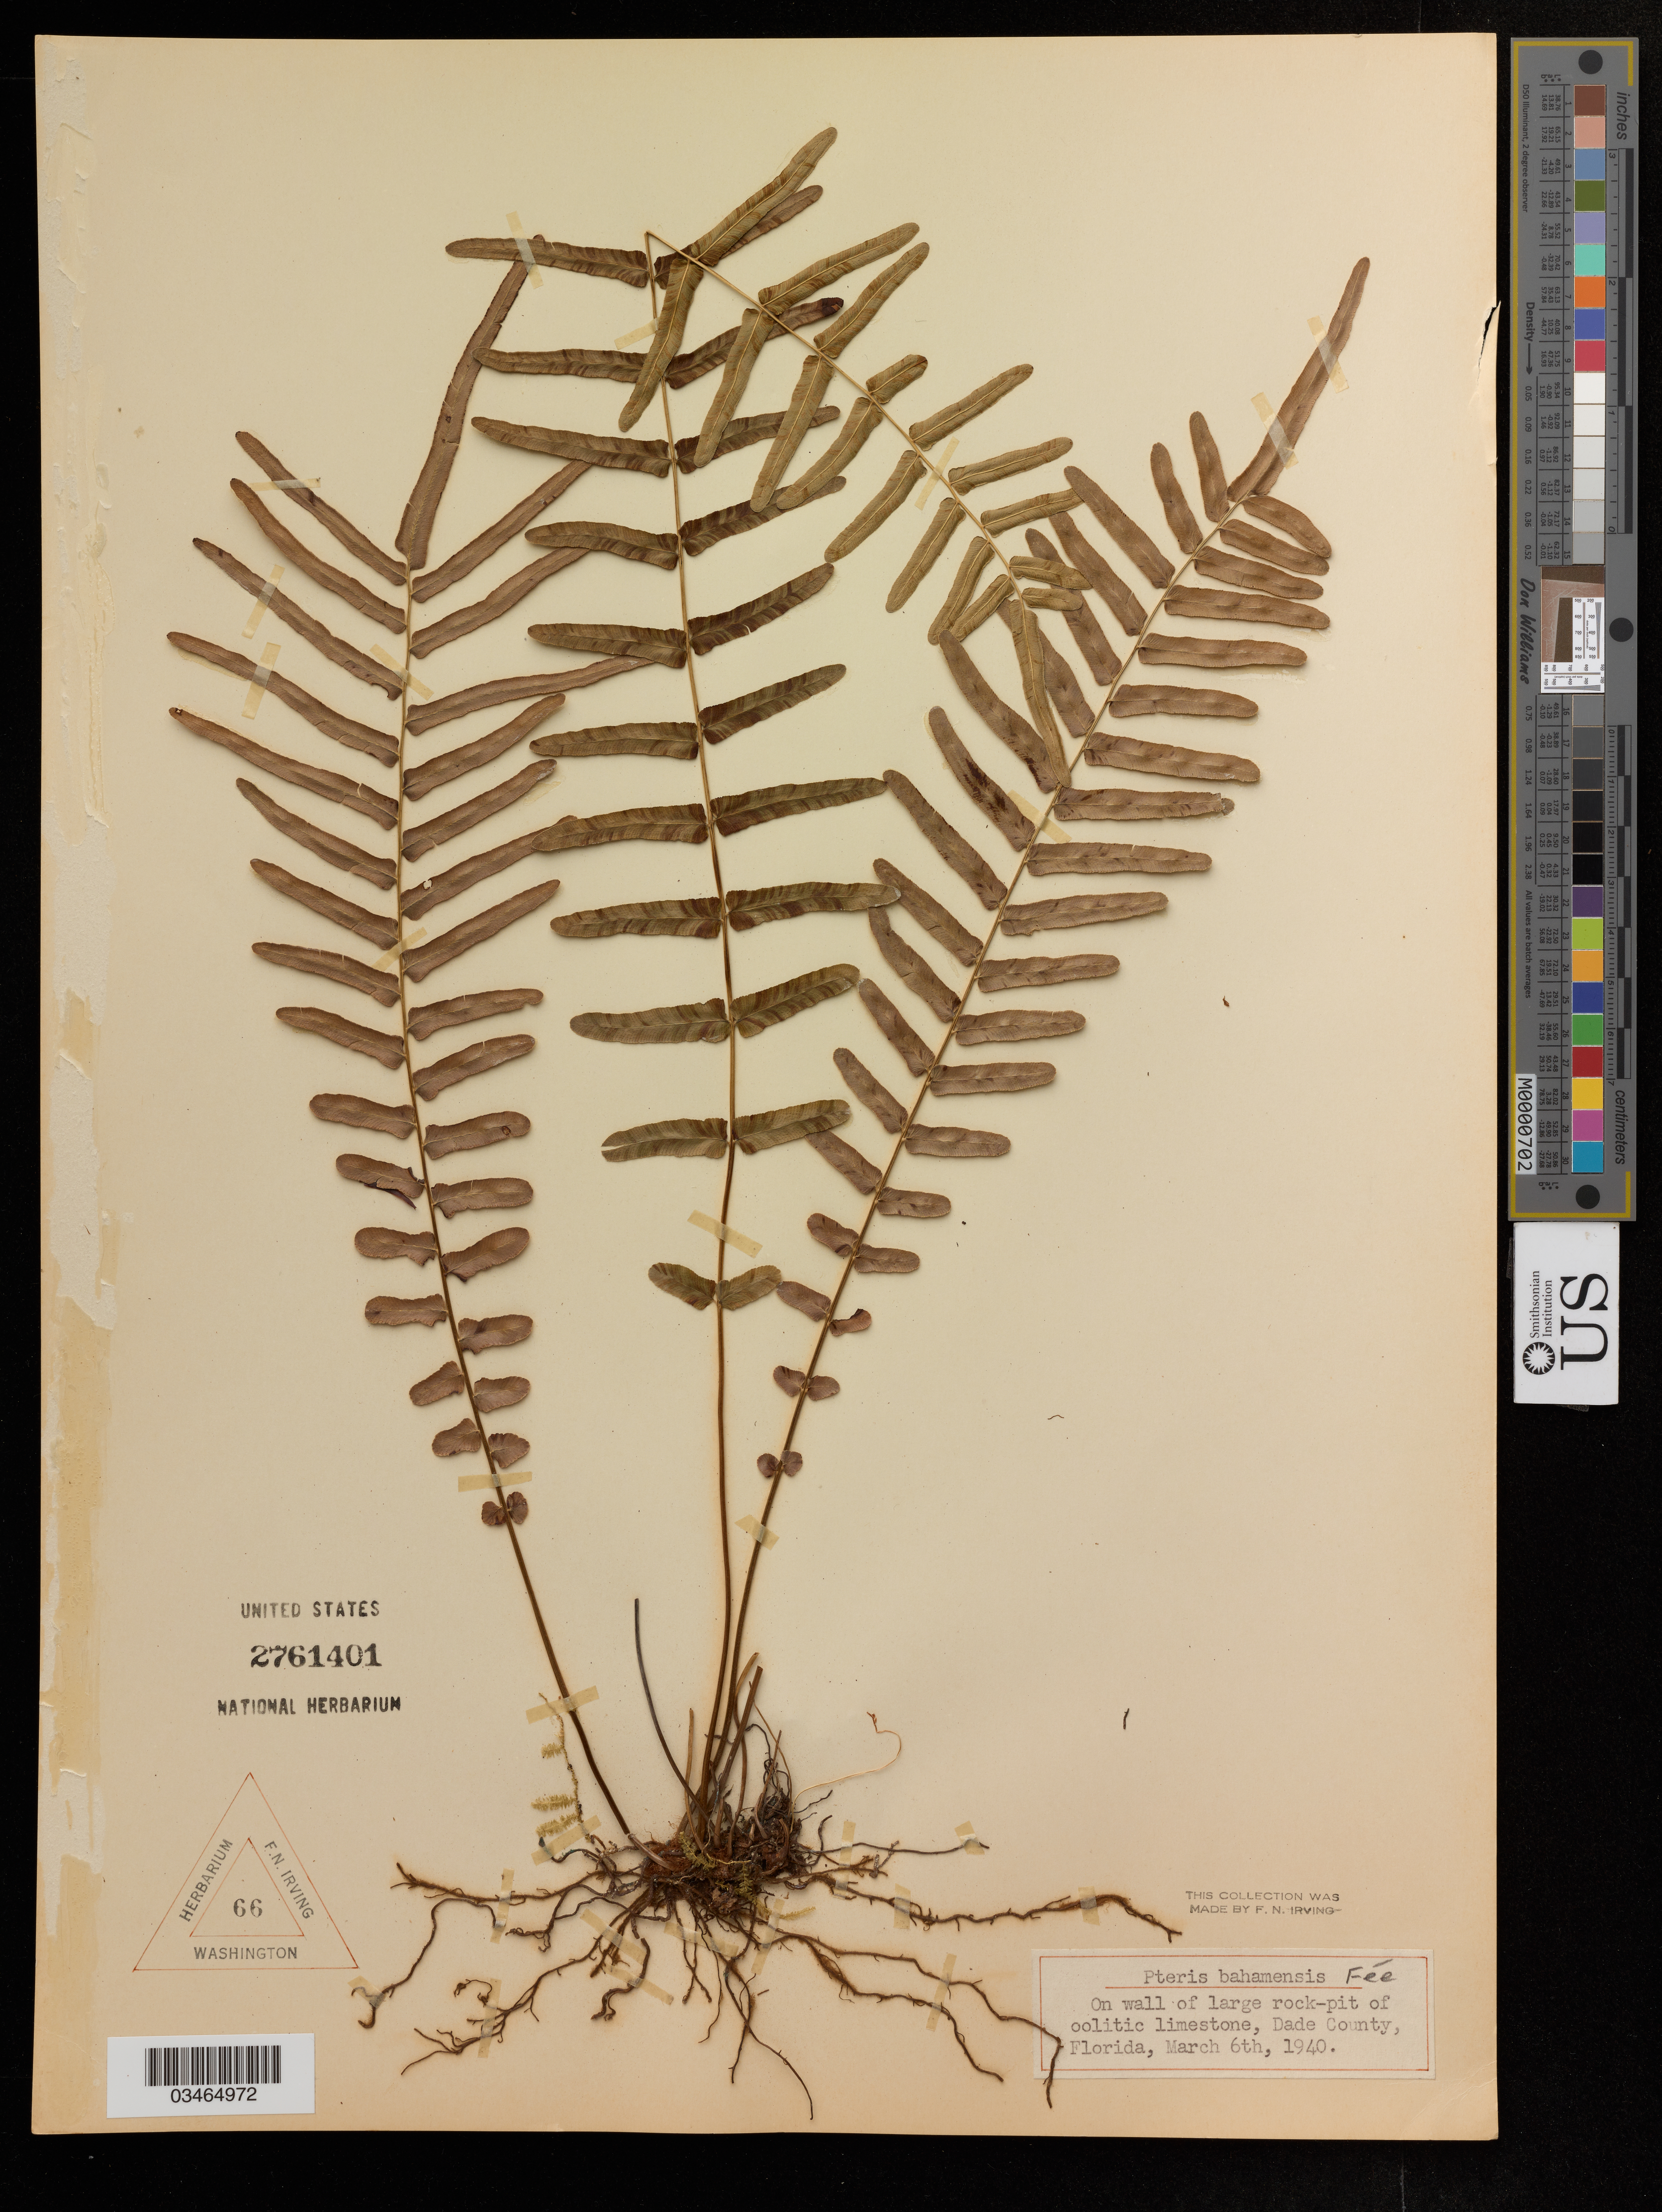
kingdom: Plantae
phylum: Tracheophyta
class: Polypodiopsida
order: Polypodiales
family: Pteridaceae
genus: Pteris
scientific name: Pteris bahamensis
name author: (J. Agardh) Fée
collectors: F. Irving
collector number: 66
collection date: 1940-05-06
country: United States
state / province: Florida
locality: Dade County.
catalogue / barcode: US 2761401